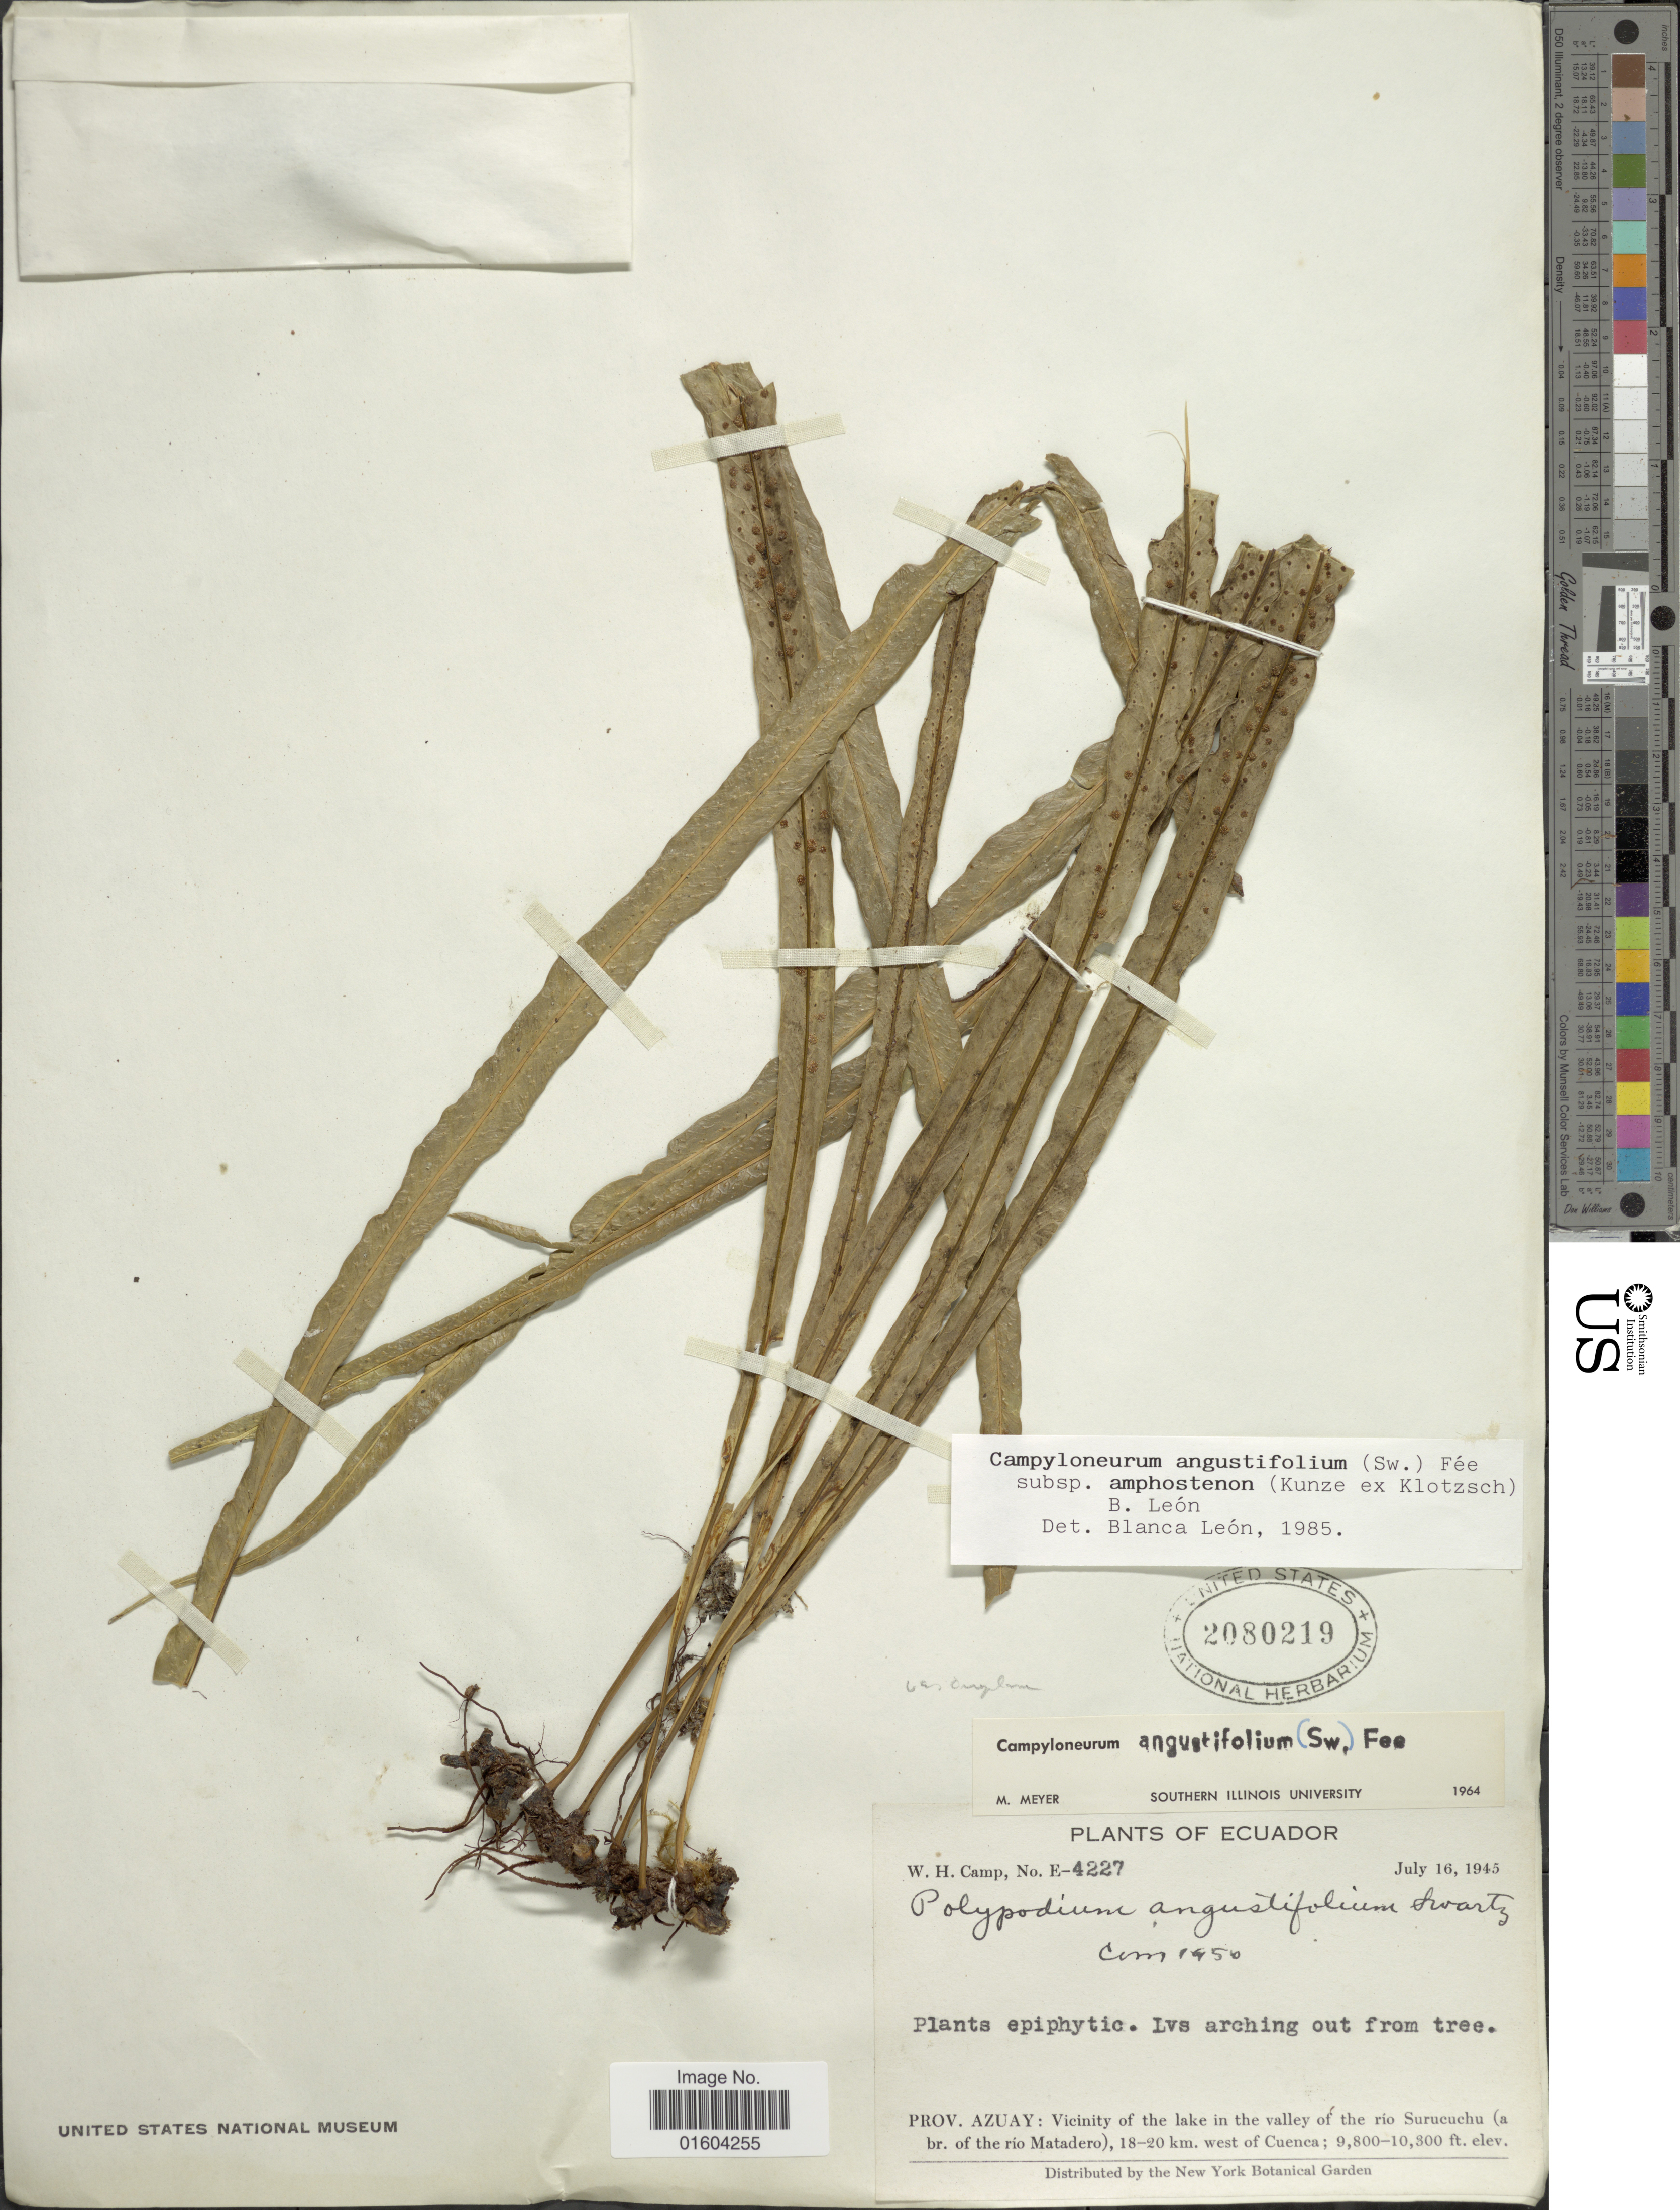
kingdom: Plantae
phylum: Tracheophyta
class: Polypodiopsida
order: Polypodiales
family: Polypodiaceae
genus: Campyloneurum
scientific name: Campyloneurum densifolium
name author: (Hieron.) Lellinger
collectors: W. H. Camp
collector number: E-4227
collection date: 1945-07-16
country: Ecuador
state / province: Azuay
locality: Prov. Azuay: Vicinity of the lake in the valley of the rio Surucuchu (a br. of the rio Matadero), 18-20 km. west of Cuenca.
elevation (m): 2987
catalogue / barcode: US 2080219